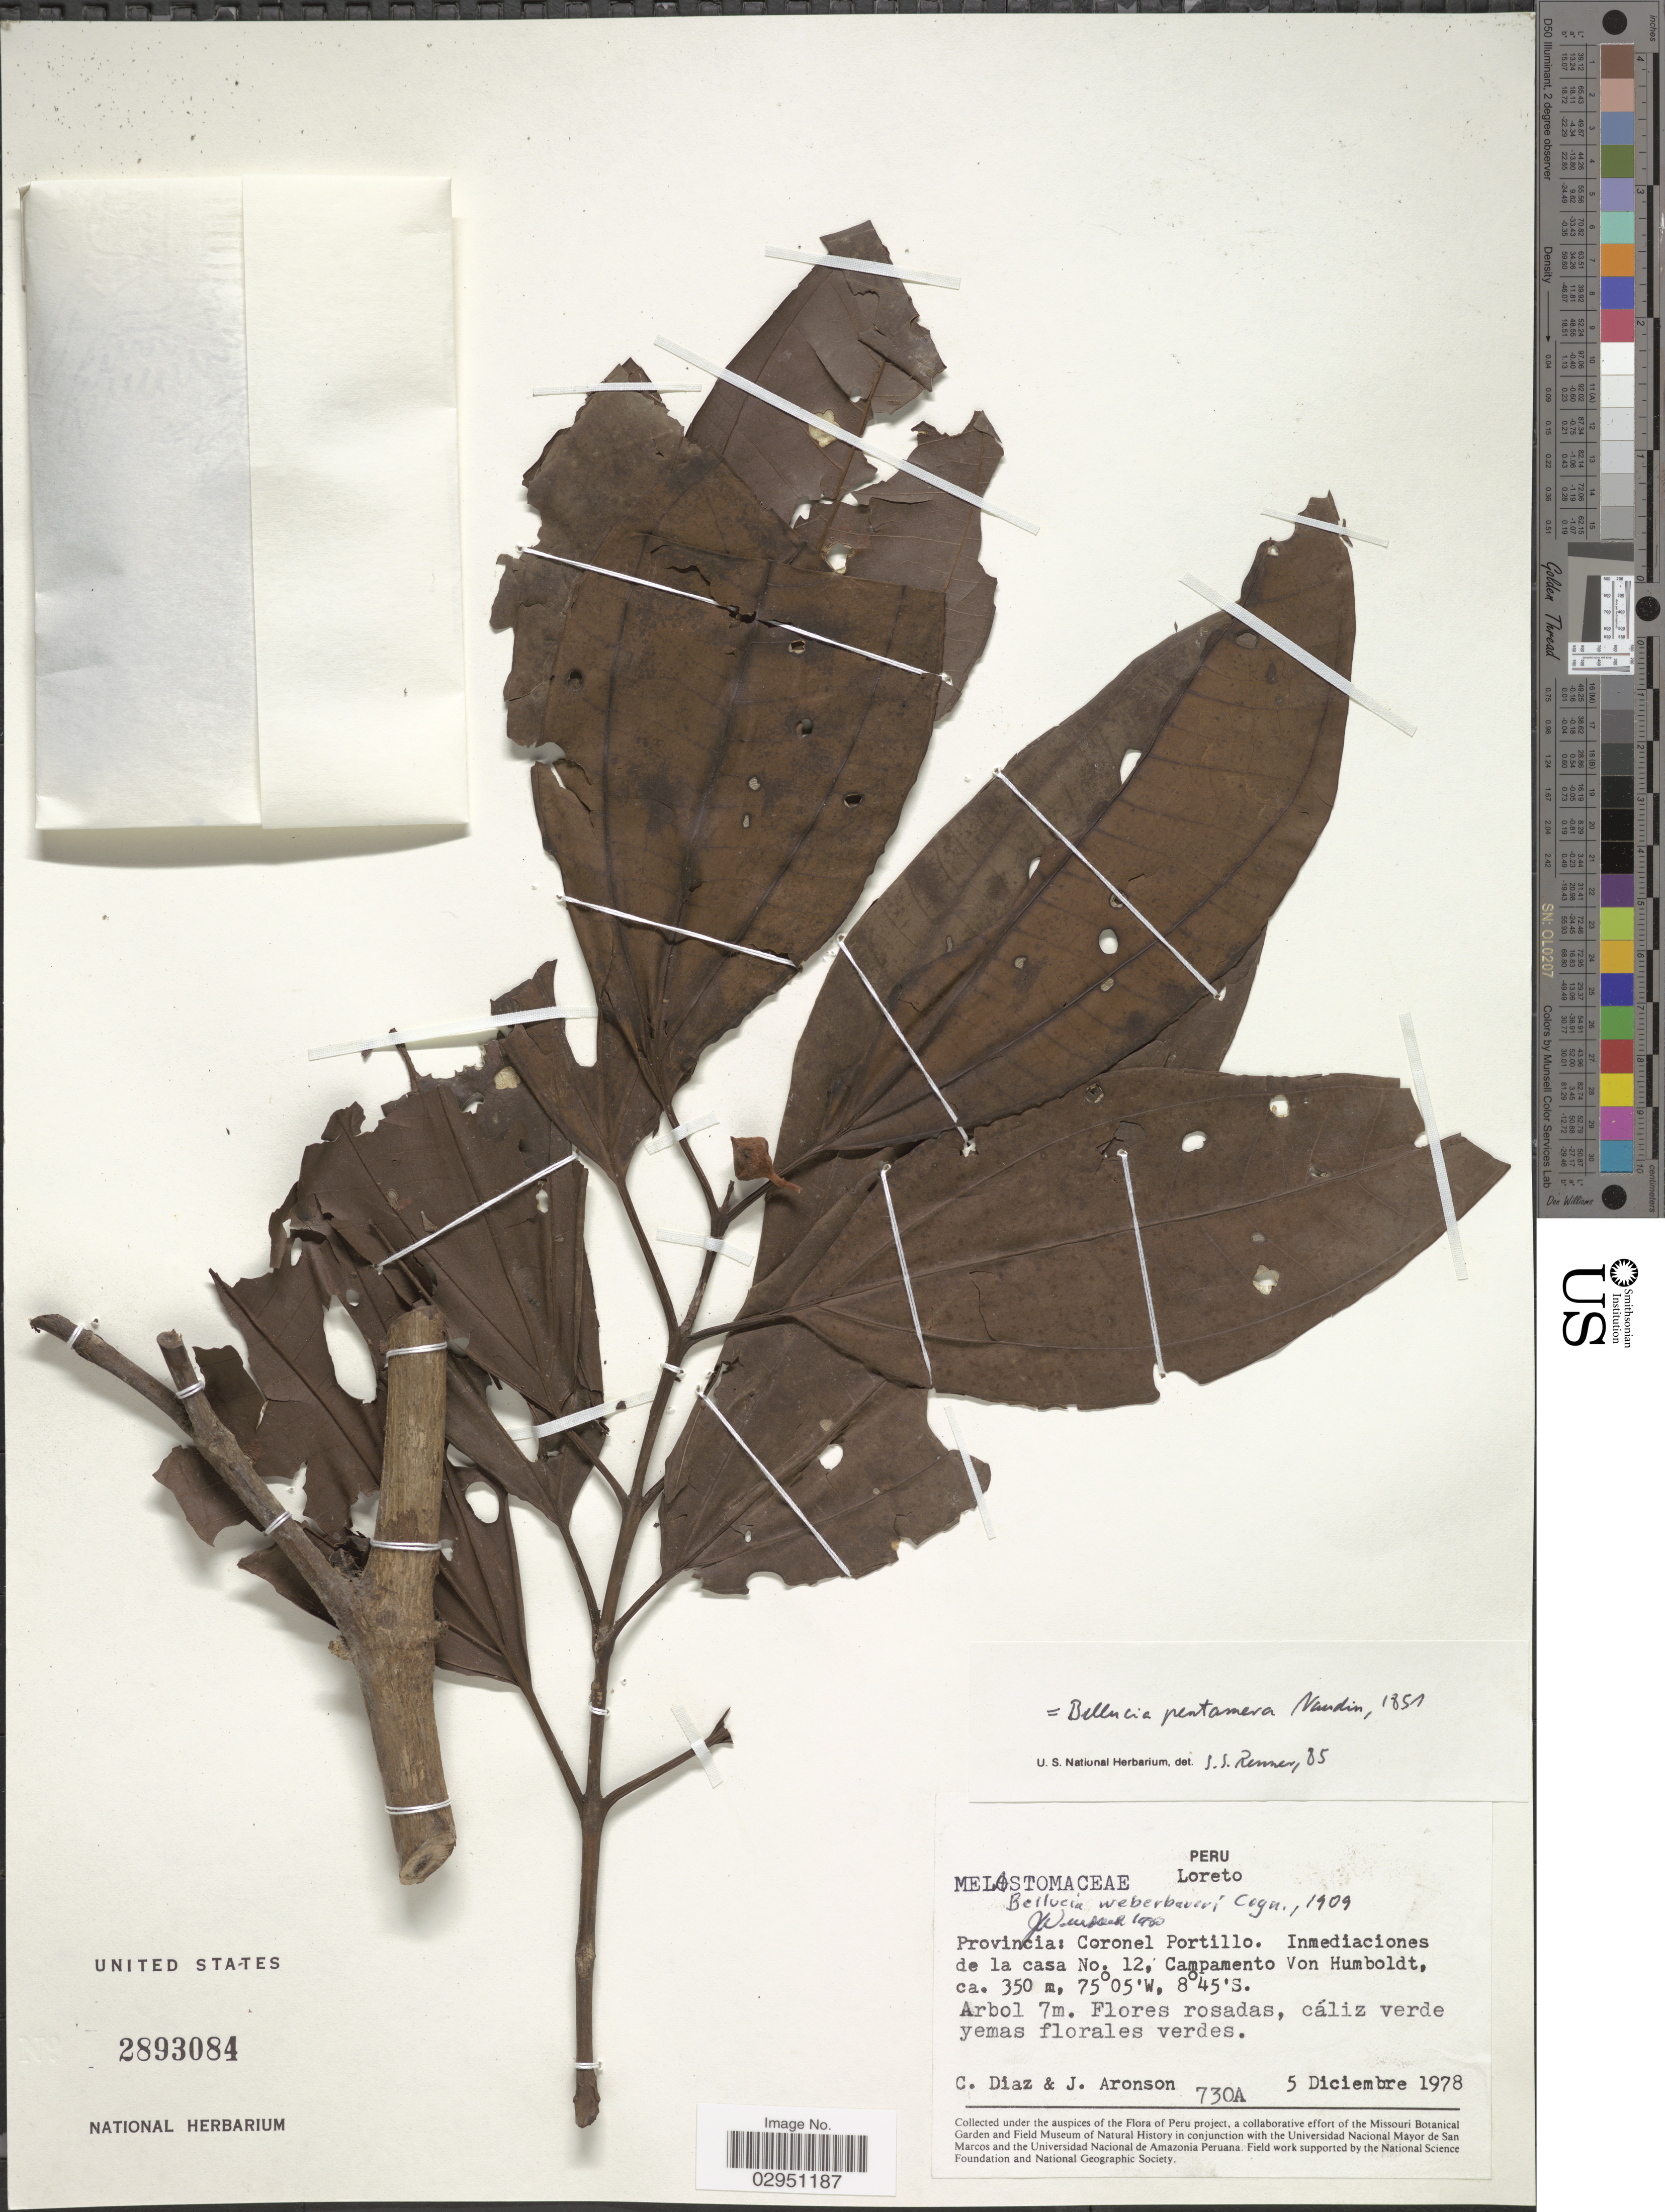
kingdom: Plantae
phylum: Tracheophyta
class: Magnoliopsida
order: Myrtales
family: Melastomataceae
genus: Bellucia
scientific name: Bellucia pentamera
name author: Naudin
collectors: C. Díaz & J. Aronson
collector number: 730A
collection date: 1978-12-05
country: Peru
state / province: Loreto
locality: Provincia: Coronel Portillo. Inmediaciones de la casa No. 12, Campamento Von Humboldt.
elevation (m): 350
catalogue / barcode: US 2893084